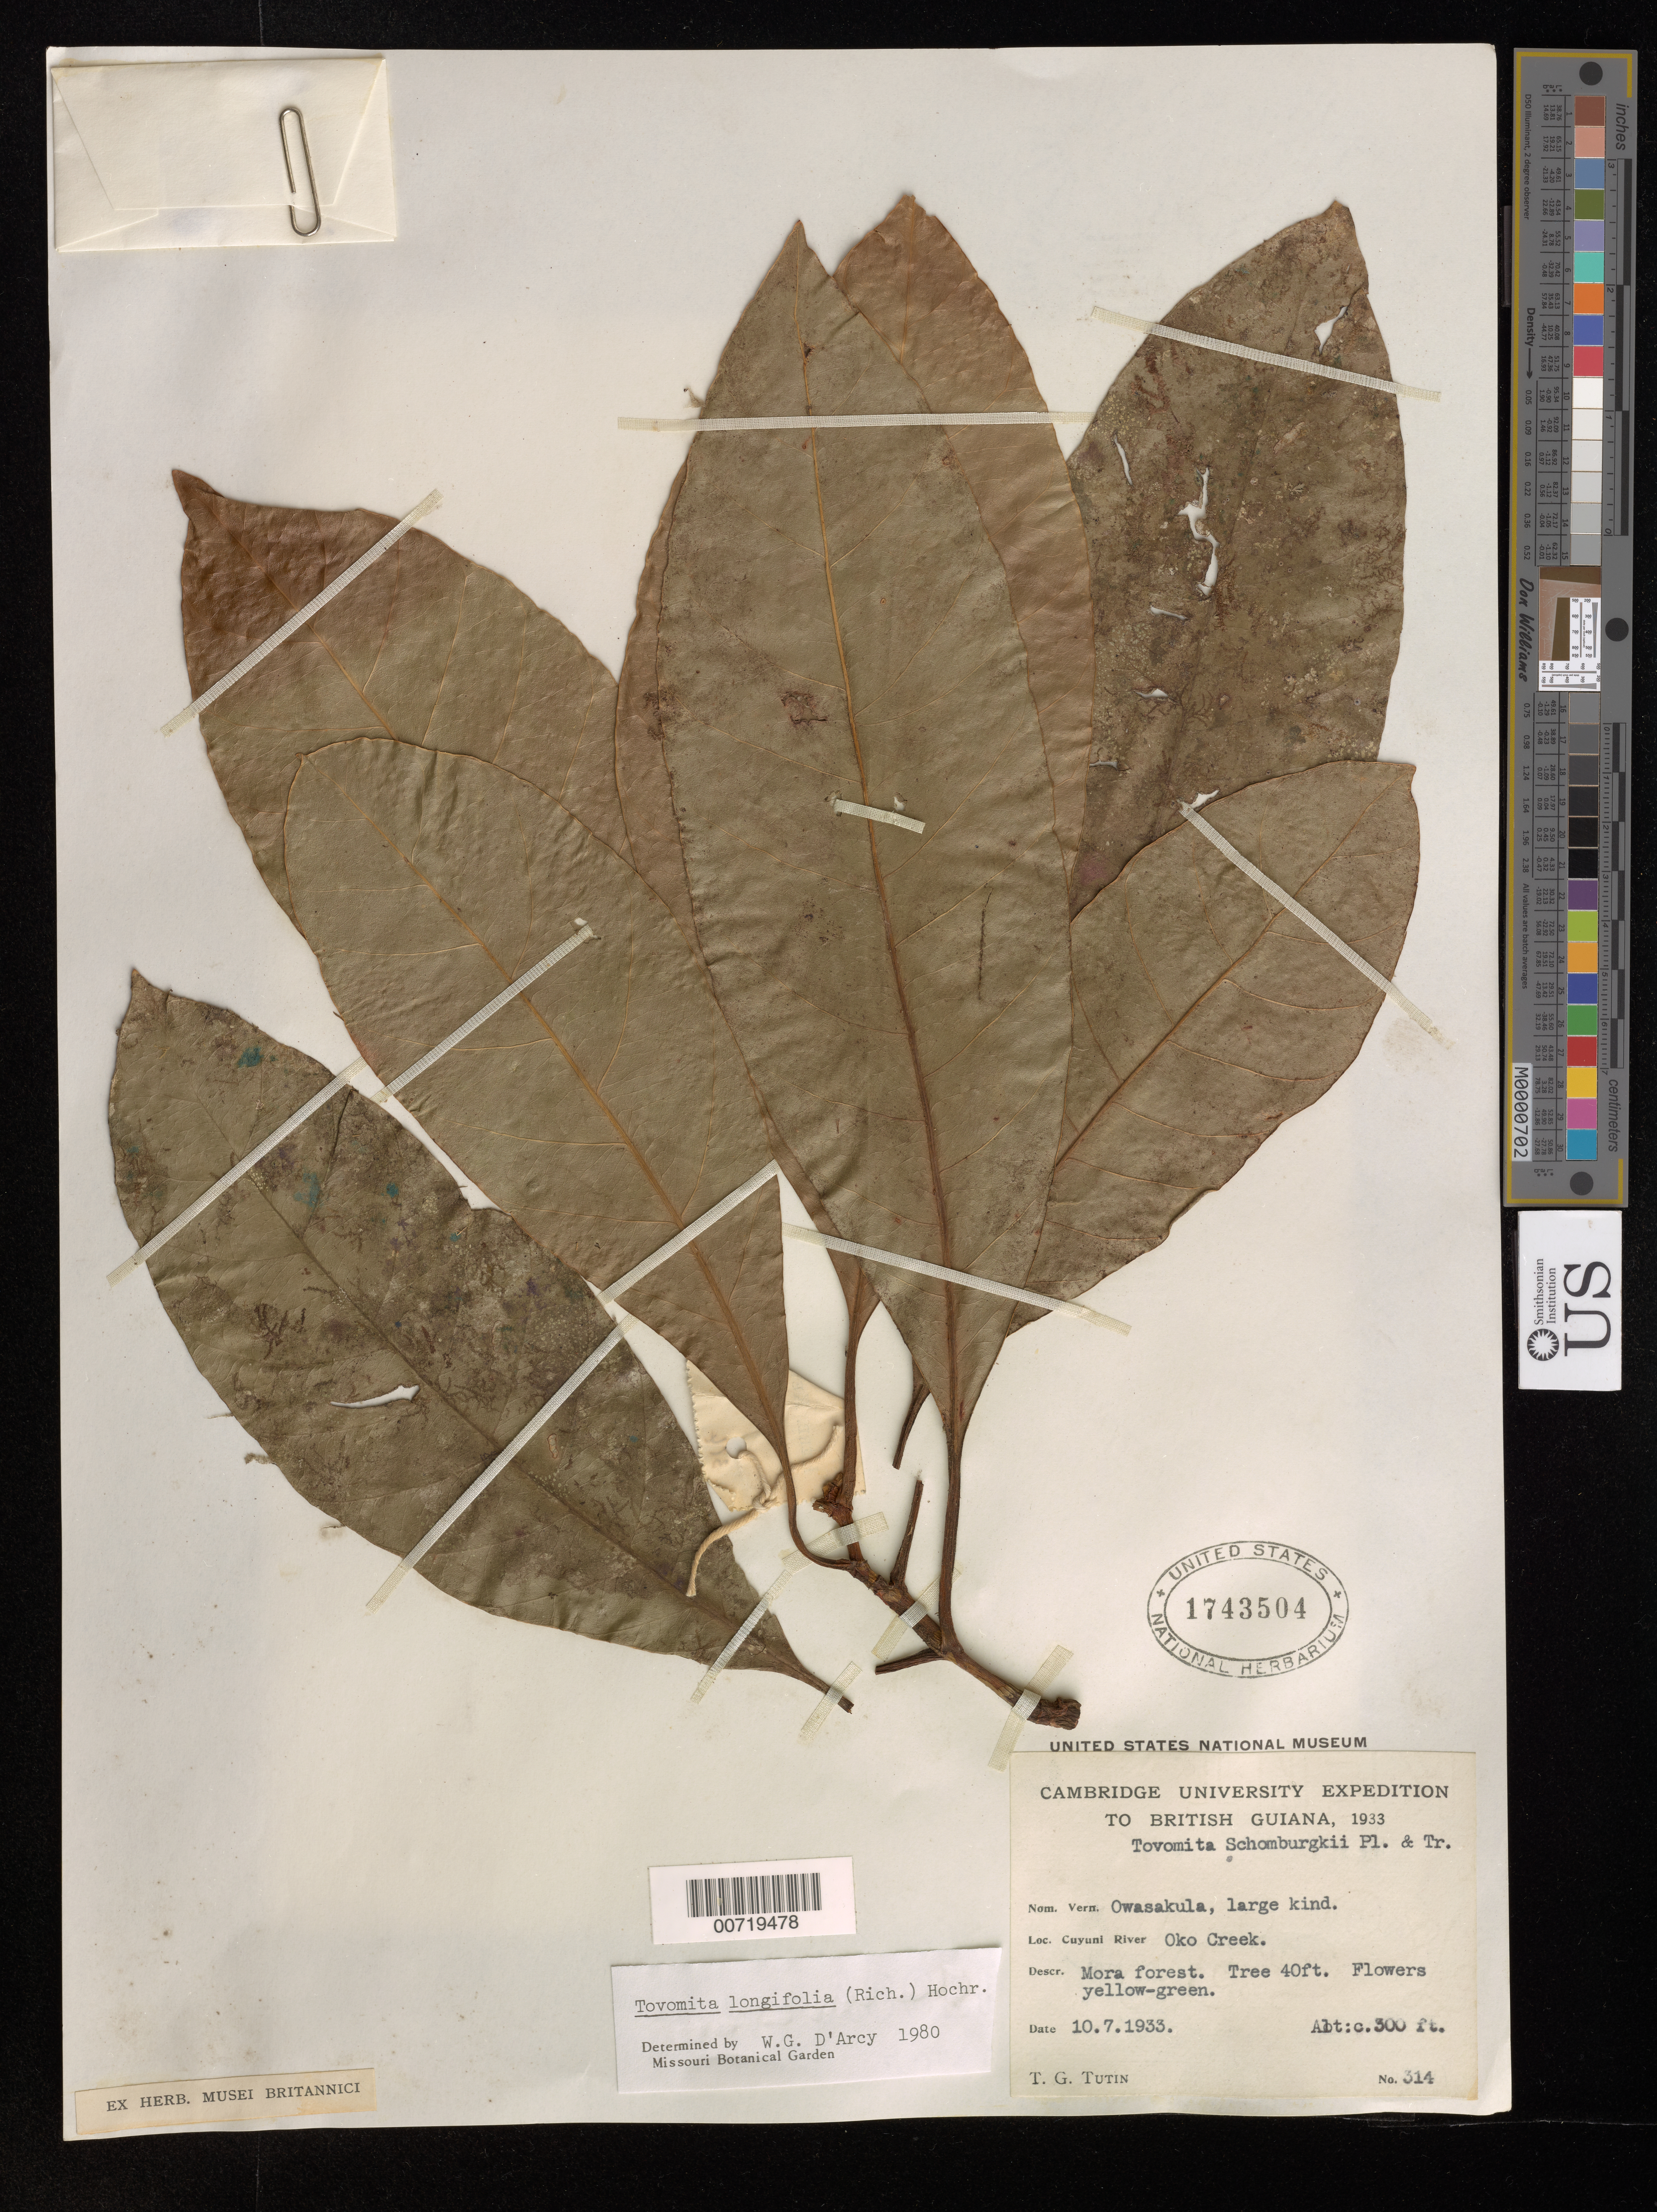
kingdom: Plantae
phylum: Tracheophyta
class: Magnoliopsida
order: Malpighiales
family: Clusiaceae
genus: Tovomita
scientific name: Tovomita longifolia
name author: (Rich.) Hochr.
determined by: D'Arcy, W. G.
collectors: T. G. Tutin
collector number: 314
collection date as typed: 10-Jul-33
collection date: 1933-07-10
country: Guyana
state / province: Cuyuni-Mazaruni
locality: Oko Creek, Cuyuni R.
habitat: Mora forest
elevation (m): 91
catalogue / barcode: US 1743504